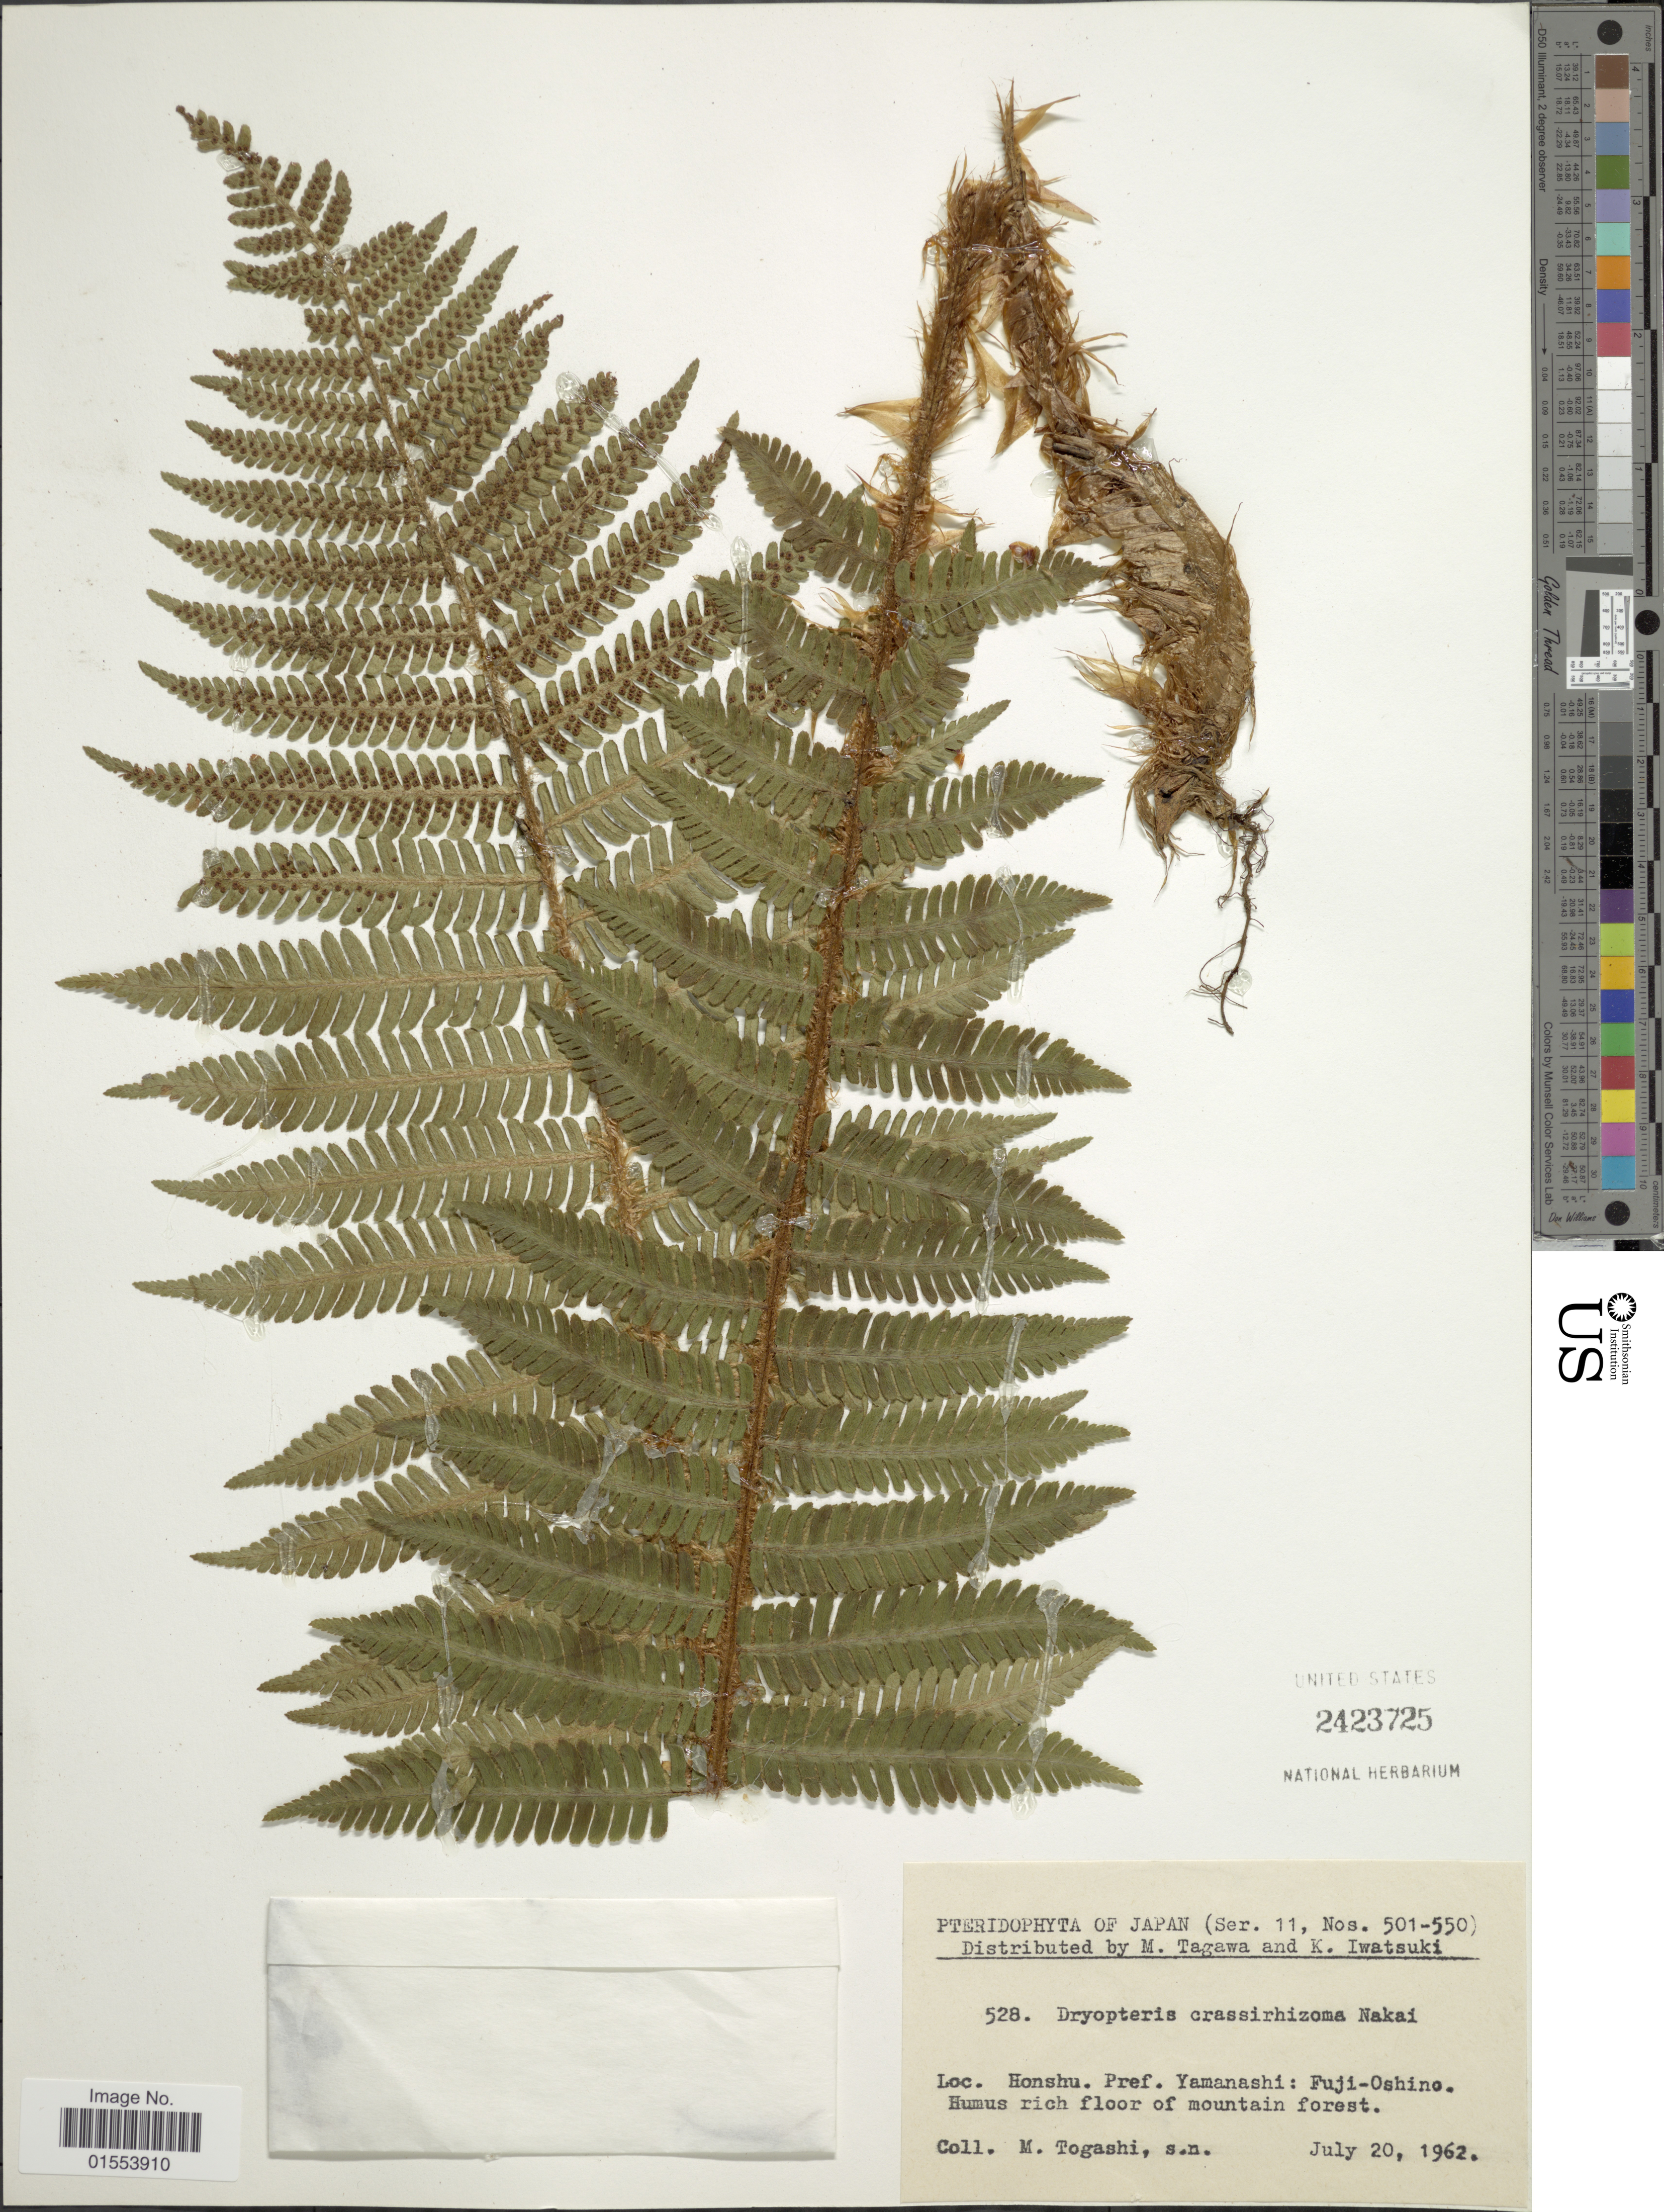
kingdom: Plantae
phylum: Tracheophyta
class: Polypodiopsida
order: Polypodiales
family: Dryopteridaceae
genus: Dryopteris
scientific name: Dryopteris crassirhizoma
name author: Nakai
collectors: M. Togashi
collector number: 528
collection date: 1962-07-20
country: Japan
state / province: Yamanasi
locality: Japan. Honshu. Pref. Yamanashi: Fuji-Oshine.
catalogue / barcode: US 2423725